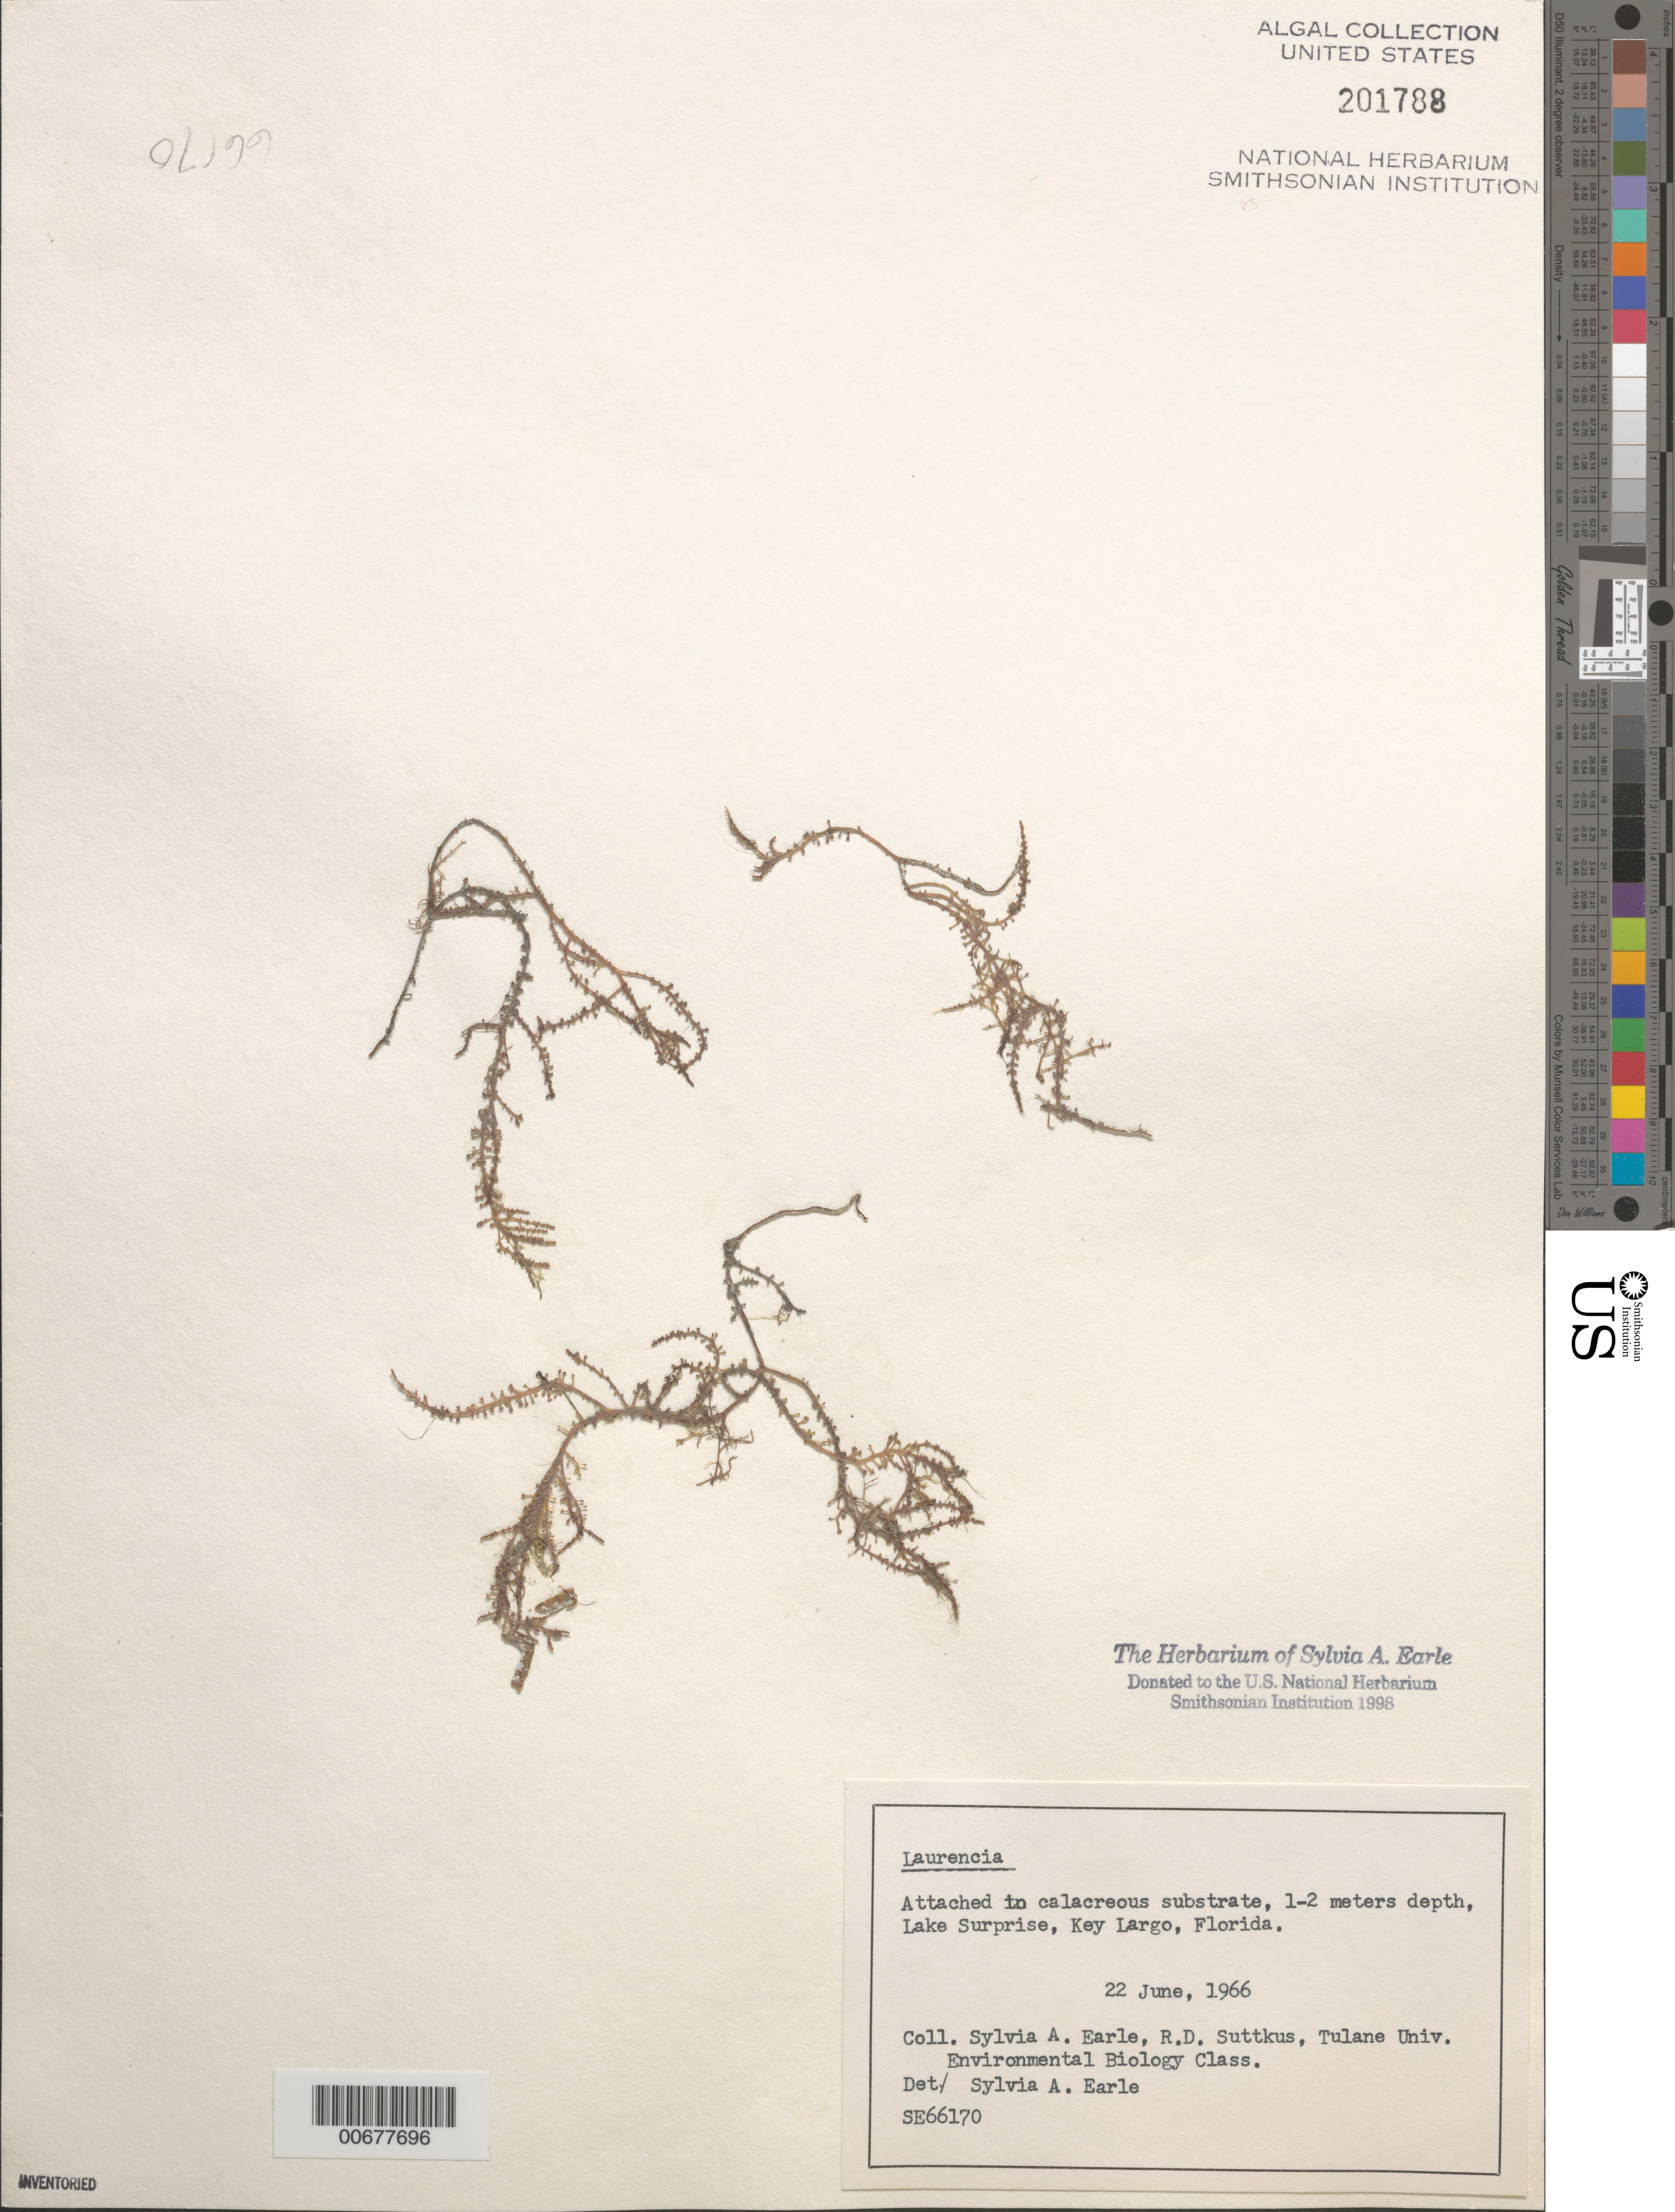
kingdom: Plantae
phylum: Rhodophyta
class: Florideophyceae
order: Ceramiales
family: Rhodomelaceae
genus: Laurencia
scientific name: Laurencia sp.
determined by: Earle, S. A.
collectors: S. A. Earle, R. Suttkus & Tulane Univ. Env. Biol. Class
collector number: SE 66170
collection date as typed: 22 Jun 1966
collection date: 1966-06-22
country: United States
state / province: Florida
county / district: Monroe County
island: Key Largo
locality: Lake Surprise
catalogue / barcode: US 201788